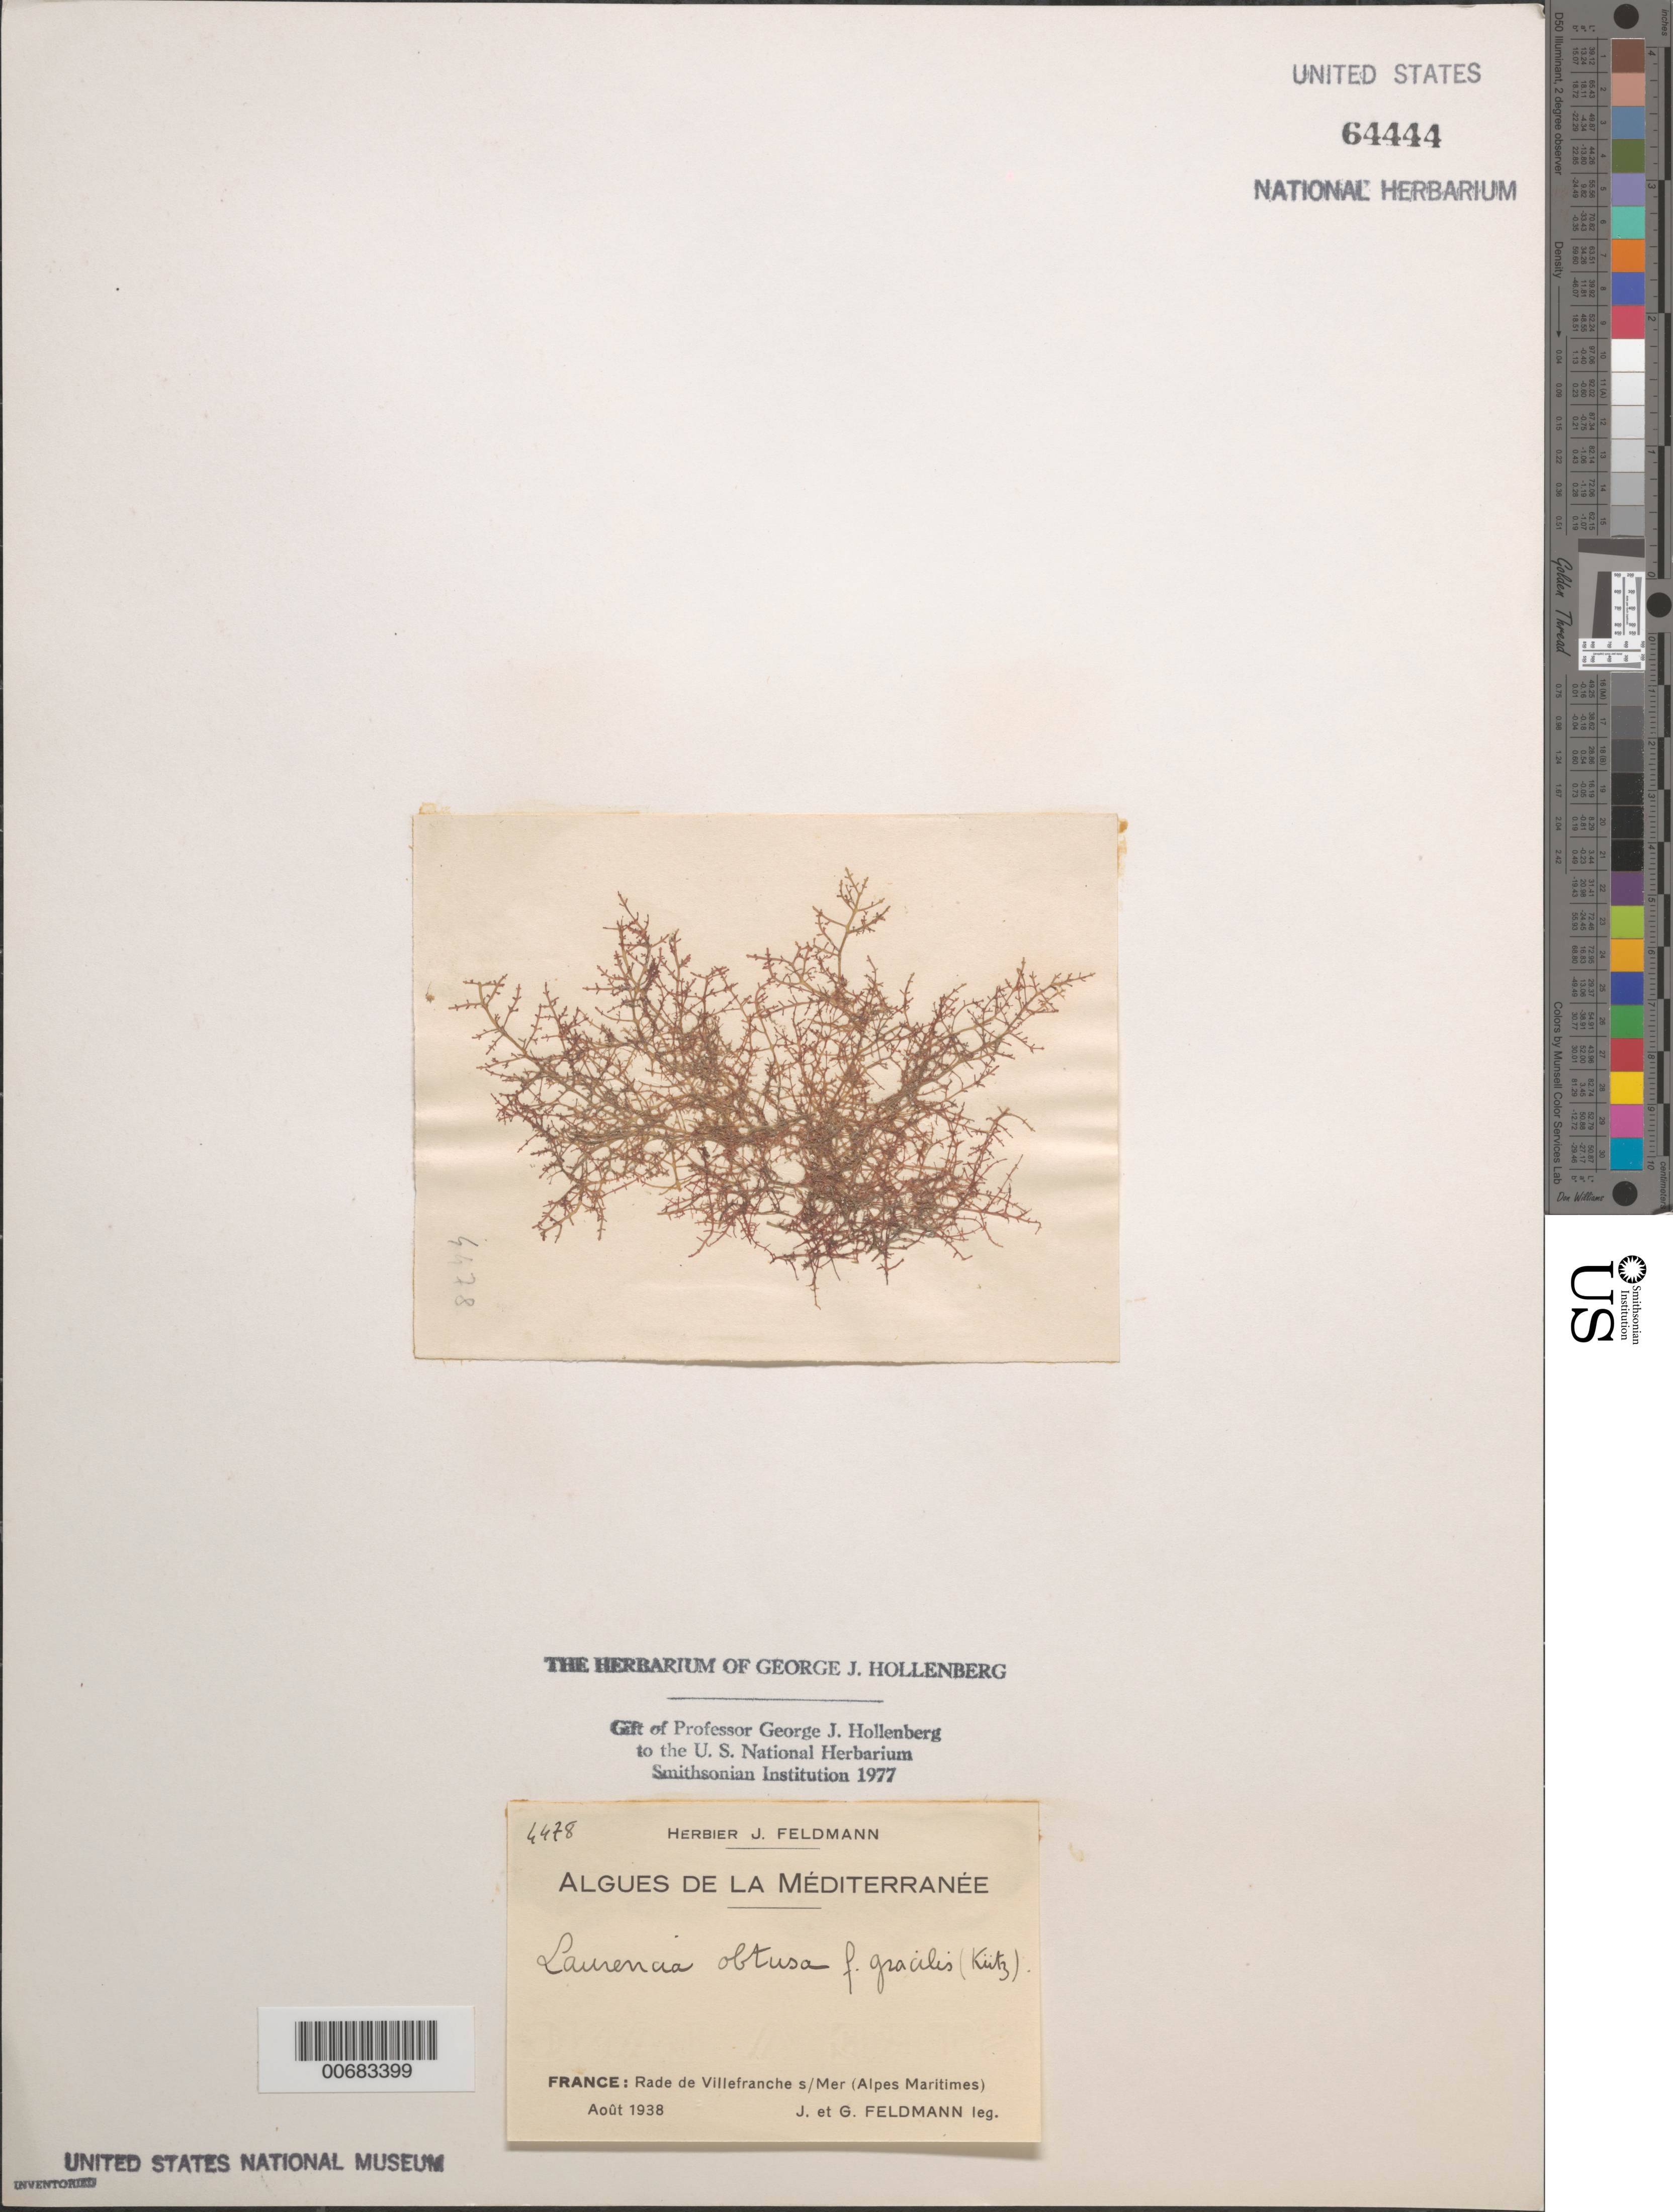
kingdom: Plantae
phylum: Rhodophyta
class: Florideophyceae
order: Ceramiales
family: Rhodomelaceae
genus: Laurencia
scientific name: Laurencia obtusa f. gracilis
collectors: J. Feldmann & G. Feldmann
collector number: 4478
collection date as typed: Aug 1938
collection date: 1938-08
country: France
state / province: Provence-Alpes-Côte d'Azur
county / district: Alpes-Maritimes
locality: Rade de Villefranche sur Mer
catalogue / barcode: US 64444